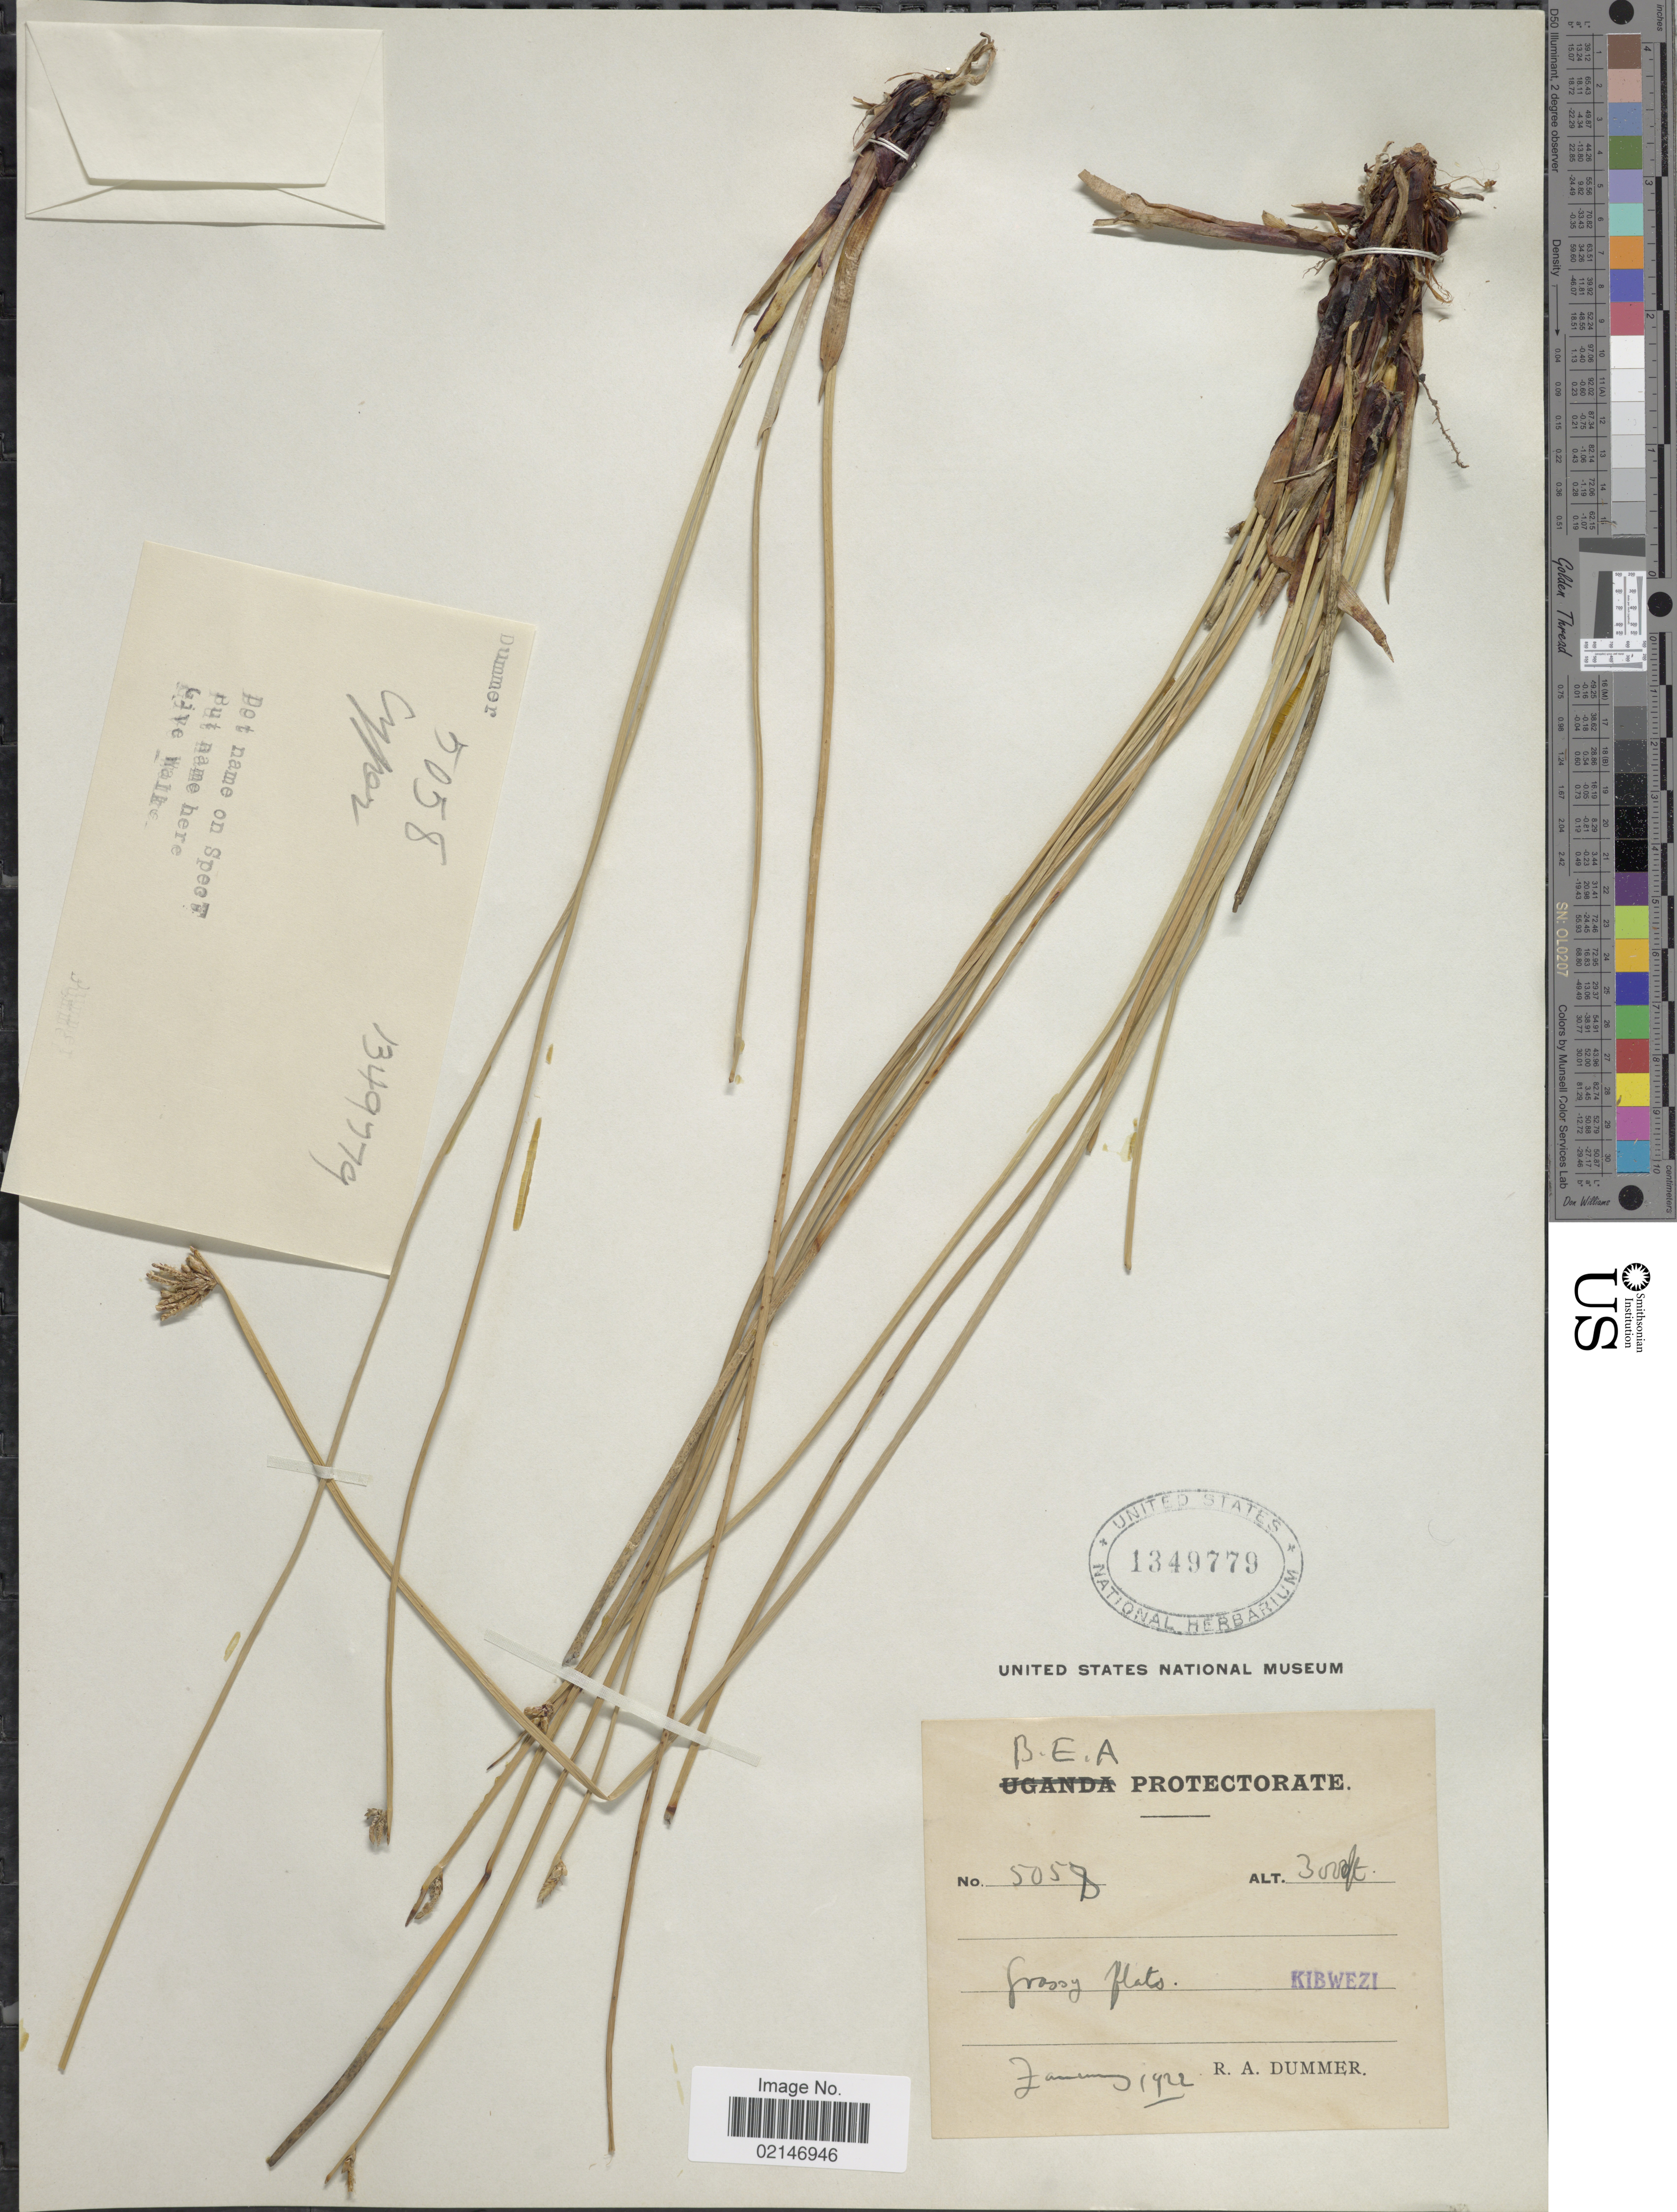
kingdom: Plantae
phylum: Tracheophyta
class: Liliopsida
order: Poales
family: Cyperaceae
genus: Cyperus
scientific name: Cyperus laevigatus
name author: L.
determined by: Strong, Mark T., (BOT), Smithsonian Institution - National Museum of Natural History (UNITED STATES)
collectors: R. Dümmer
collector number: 5058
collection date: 1922-01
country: Kenya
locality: BEA, Kibwezi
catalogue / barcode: US 1349779